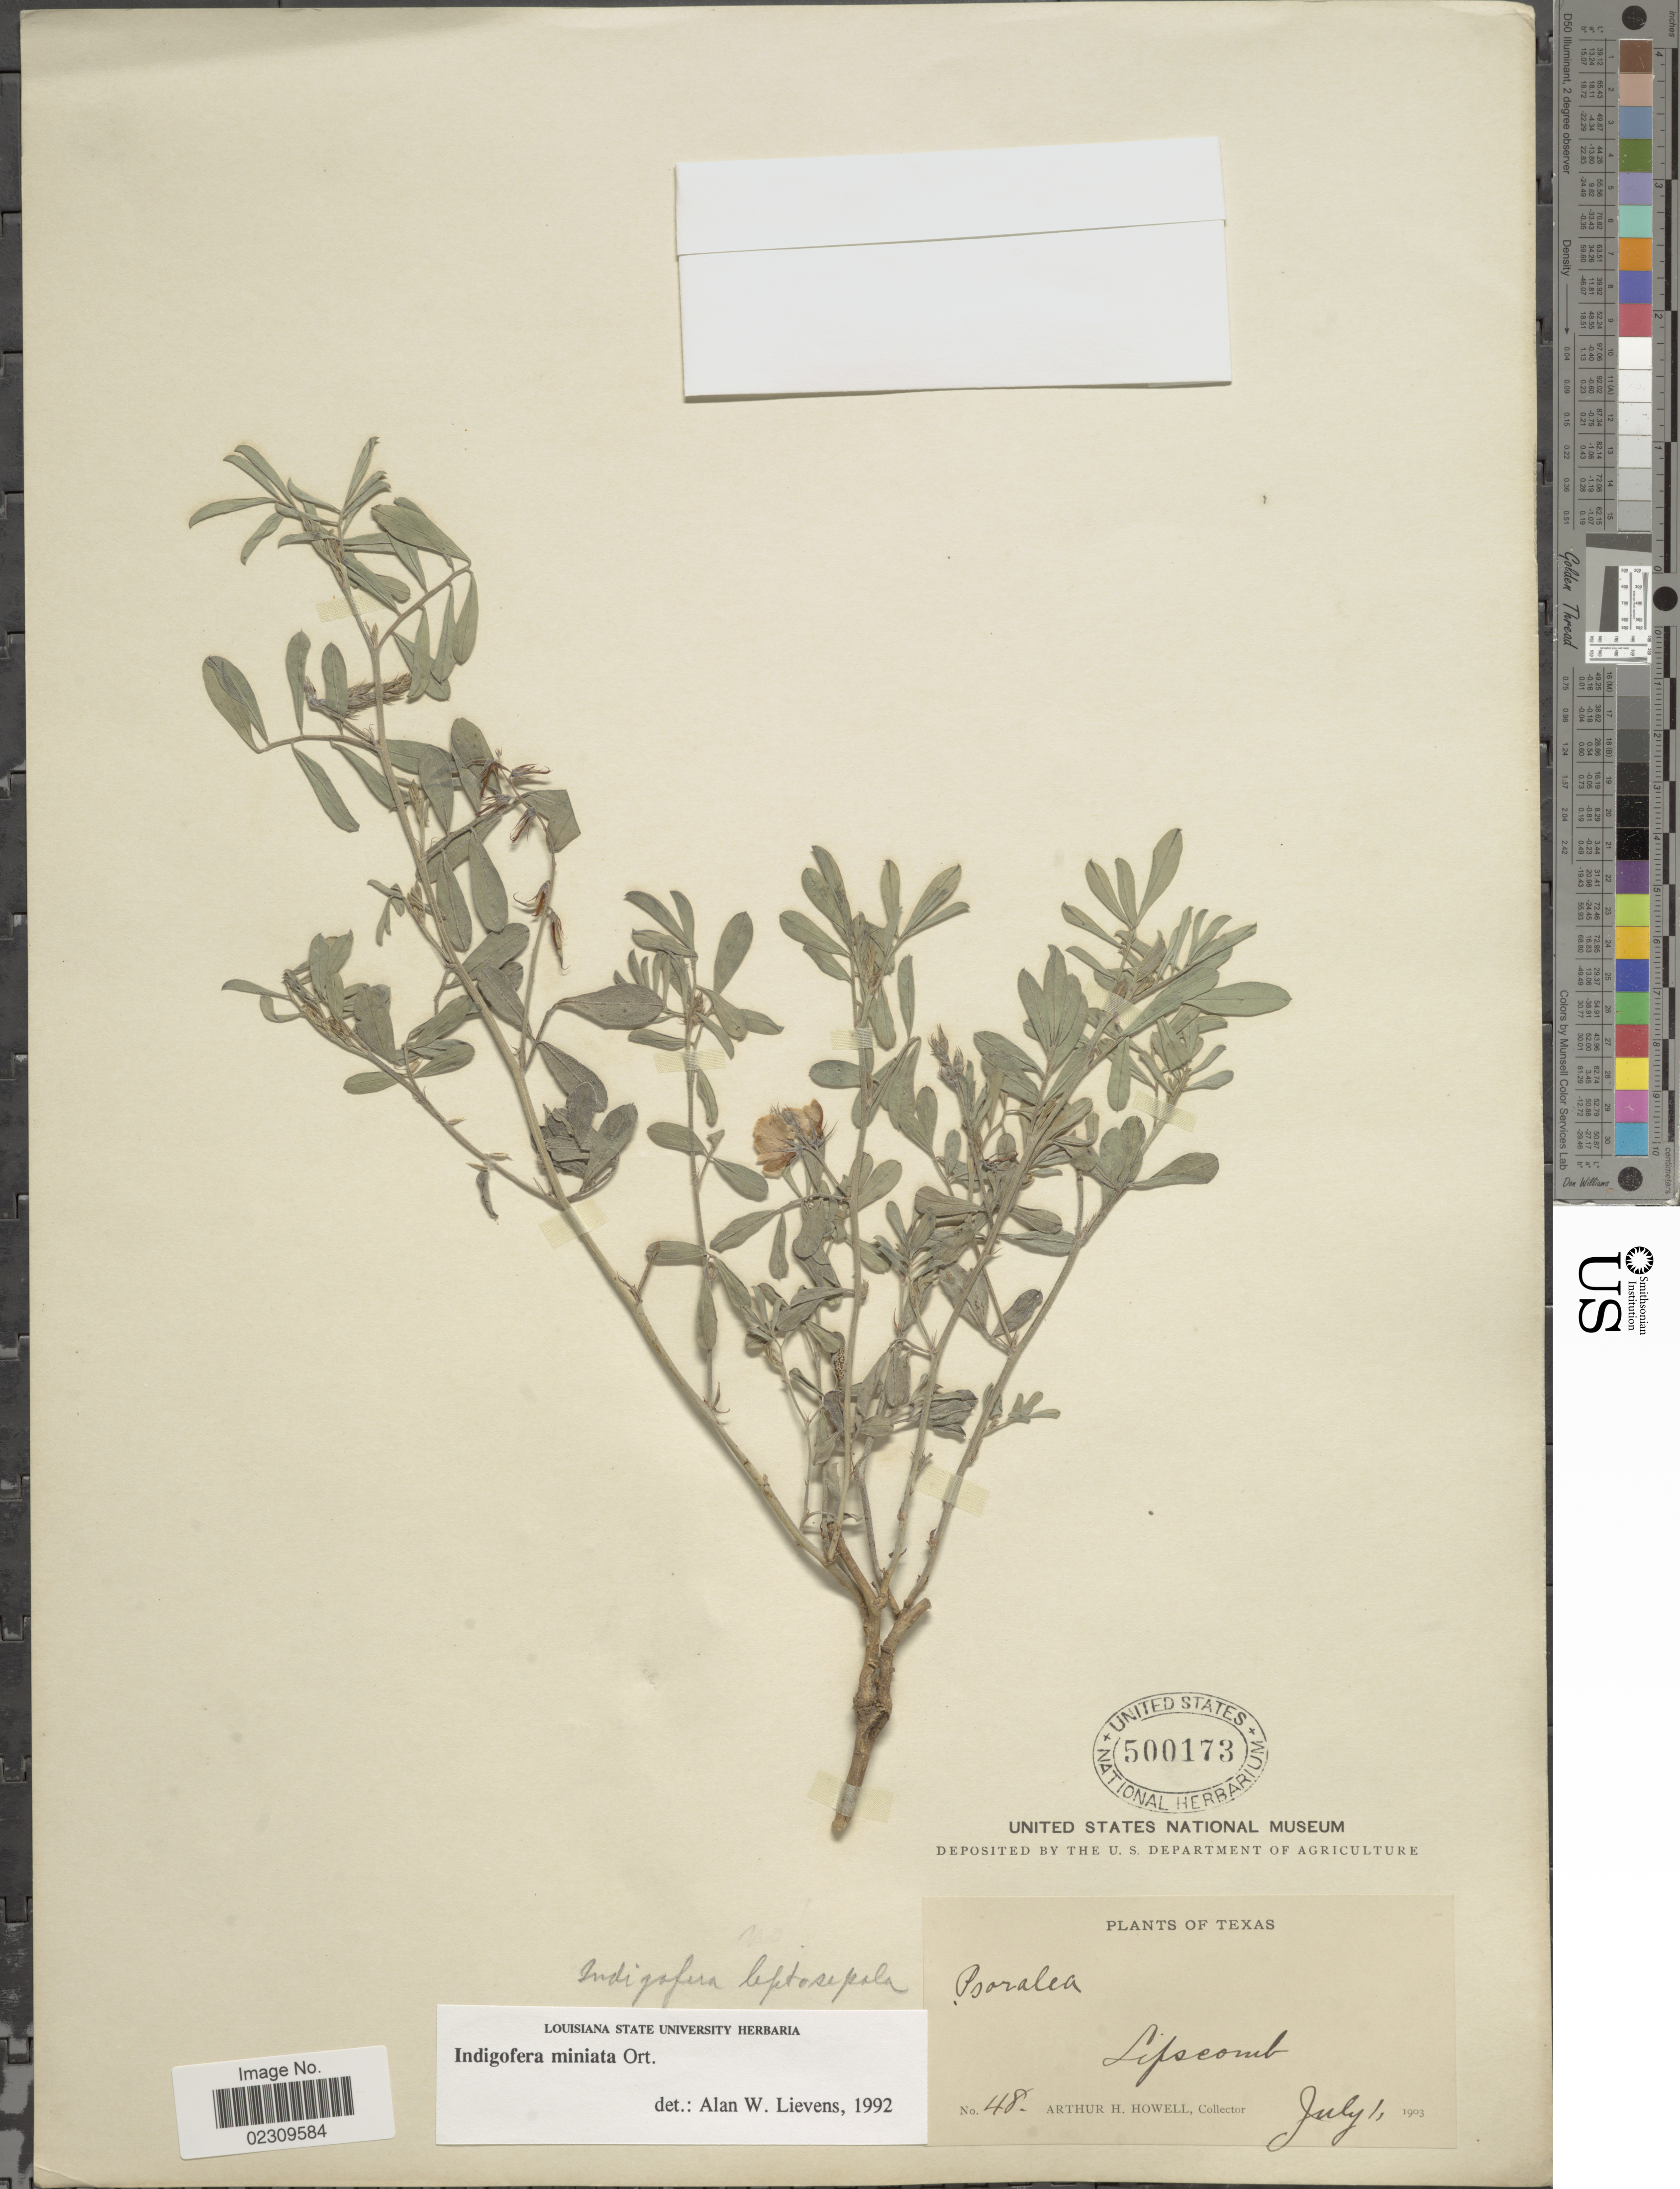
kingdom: Plantae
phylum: Tracheophyta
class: Magnoliopsida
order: Fabales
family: Fabaceae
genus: Indigofera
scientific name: Indigofera miniata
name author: Orteg.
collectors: A. H. Howell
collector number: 48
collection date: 1903-07-01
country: United States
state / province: Texas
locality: Lipscomb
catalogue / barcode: US 500173